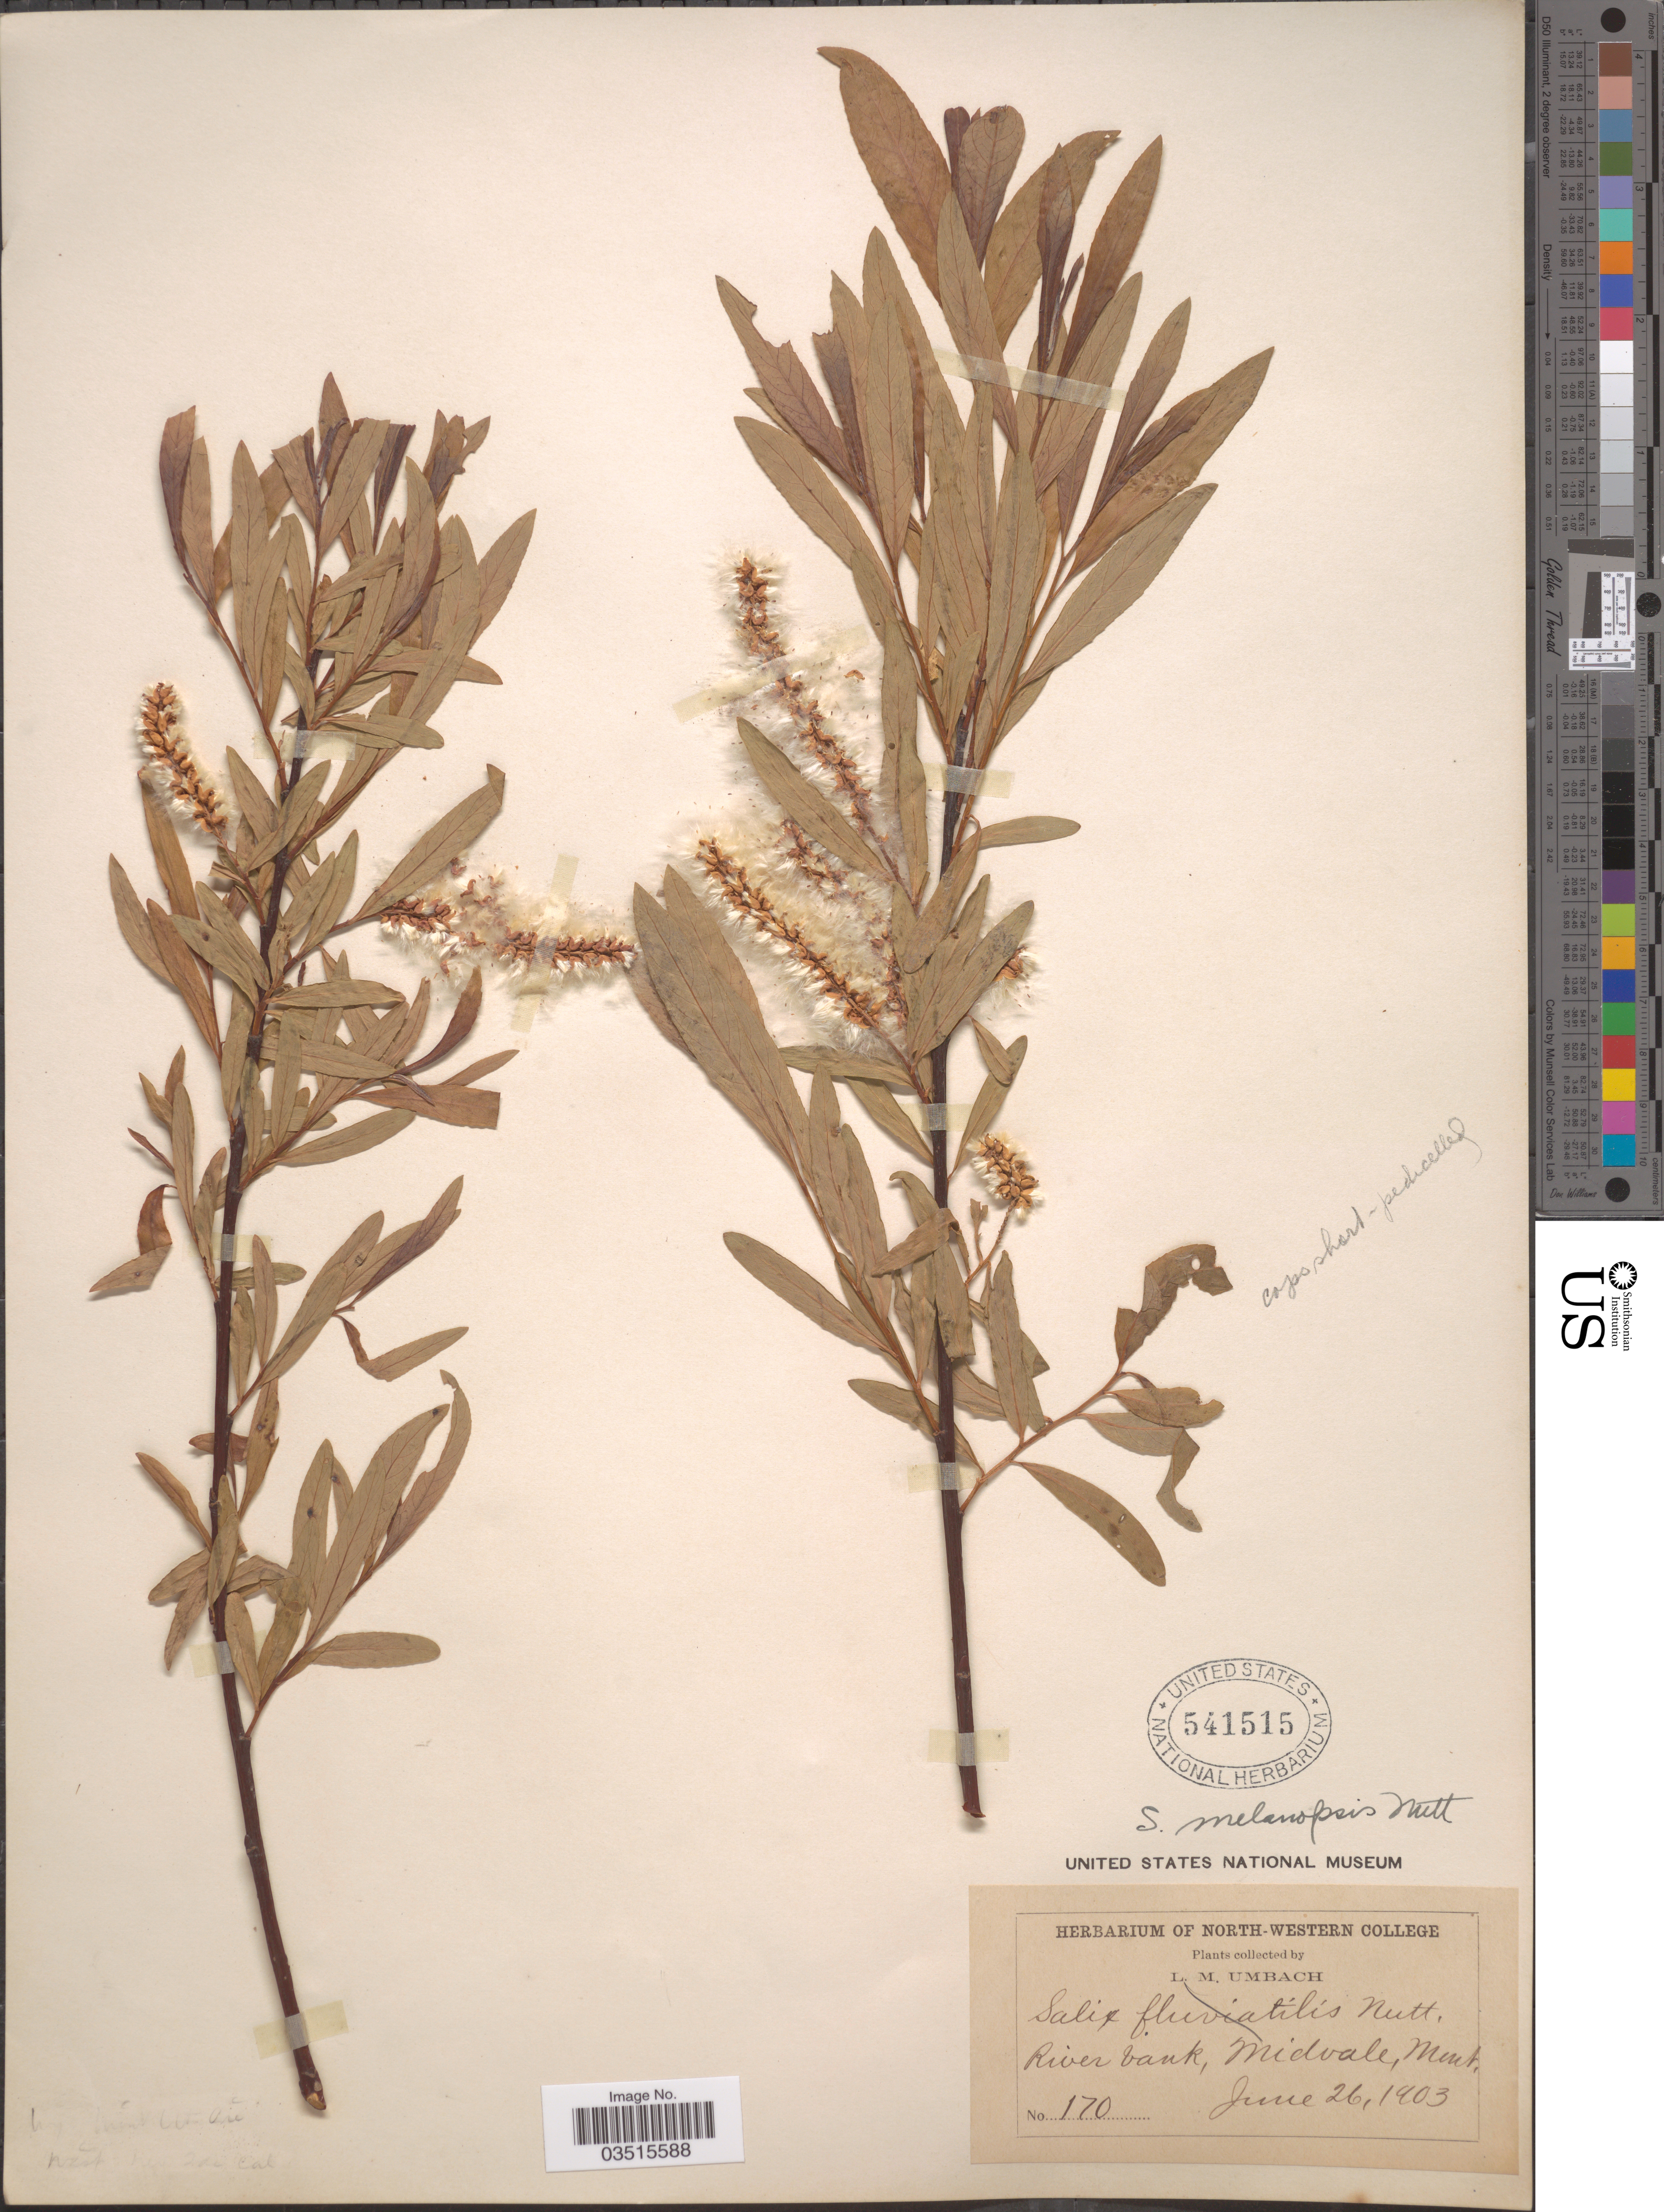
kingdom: Plantae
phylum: Tracheophyta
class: Magnoliopsida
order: Malpighiales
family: Salicaceae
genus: Salix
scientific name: Salix melanopsis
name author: Nutt.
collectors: L. M. Umbach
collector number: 170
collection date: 1903-06-26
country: United States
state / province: Montana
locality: River bank, Midvale.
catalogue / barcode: US 541515